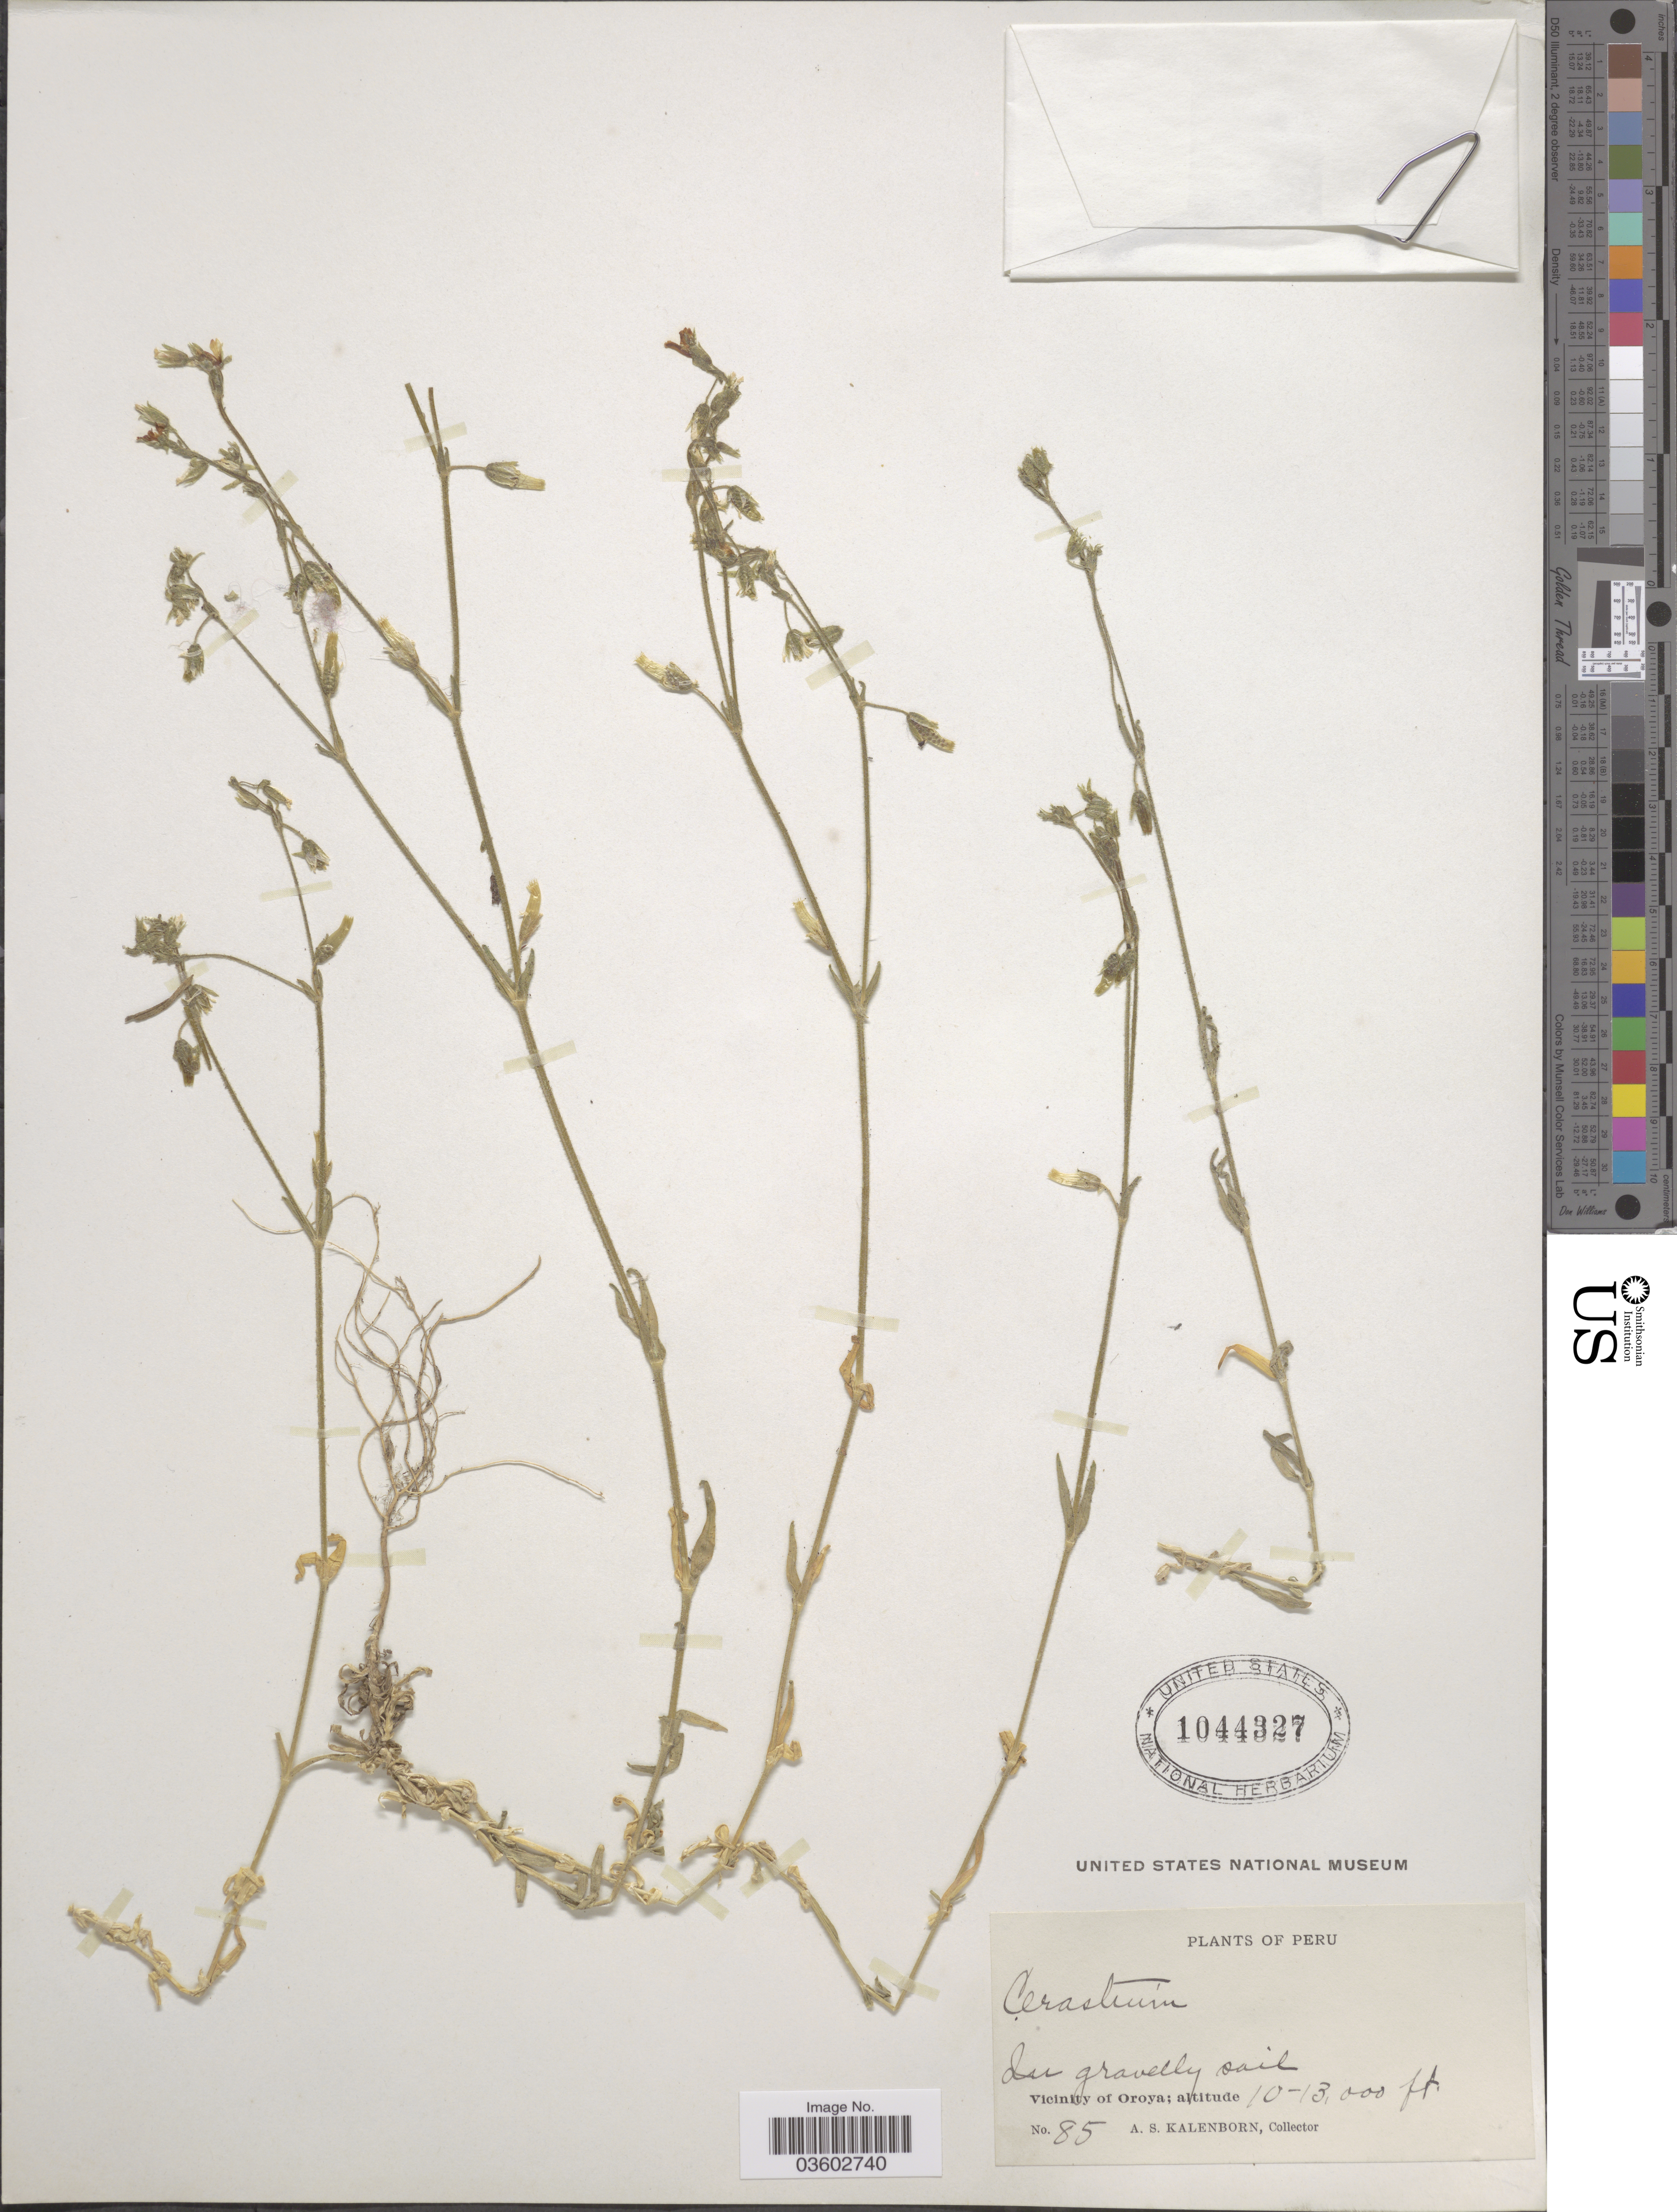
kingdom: Plantae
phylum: Tracheophyta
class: Magnoliopsida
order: Caryophyllales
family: Caryophyllaceae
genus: Cerastium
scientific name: Cerastium sp.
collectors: A. Kalenborn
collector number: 85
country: Peru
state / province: Junín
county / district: Yauli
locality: Vicinity of Oroya.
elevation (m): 3048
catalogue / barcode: US 1044327